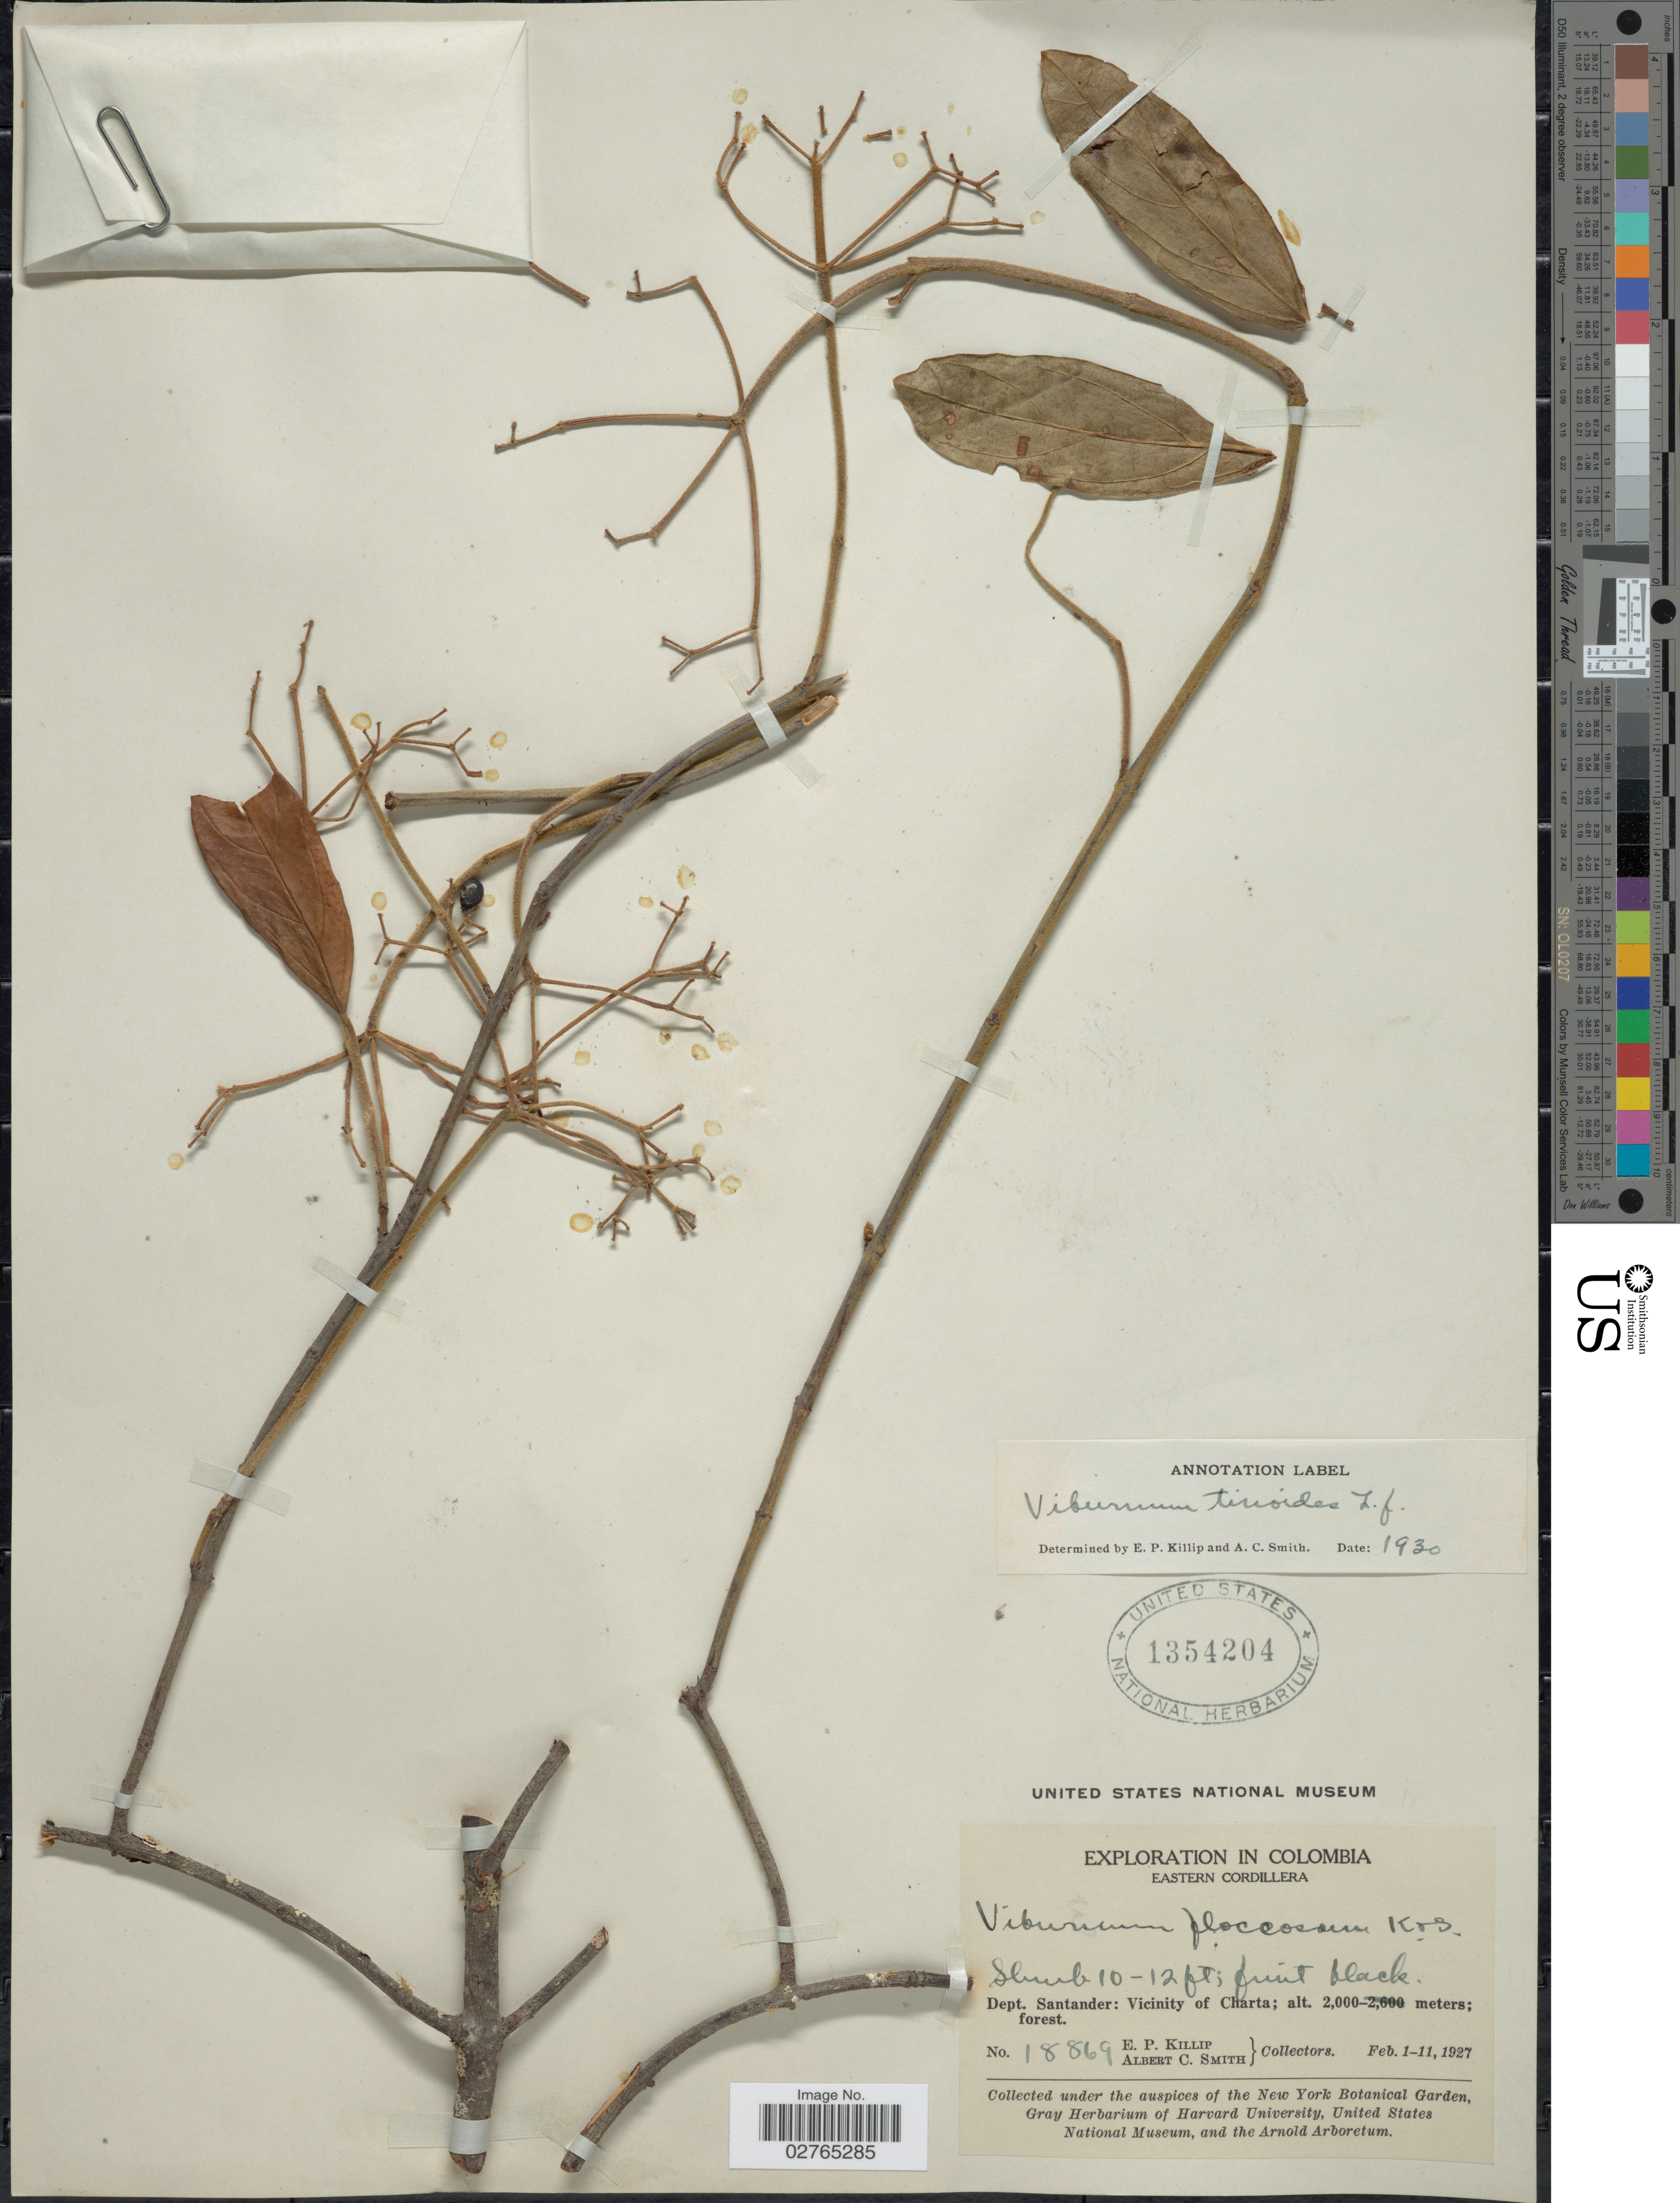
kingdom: Plantae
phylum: Tracheophyta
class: Magnoliopsida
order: Dipsacales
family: Viburnaceae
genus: Viburnum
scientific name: Viburnum tinoides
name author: L. f.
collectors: E. P. Killip & A. C. Smith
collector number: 18869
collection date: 1927-02-01/1927-02-11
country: Colombia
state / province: Santander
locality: Eastern Cordillera. Dept. Santander: Vicinity of Charta.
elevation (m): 2000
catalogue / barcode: US 1354204